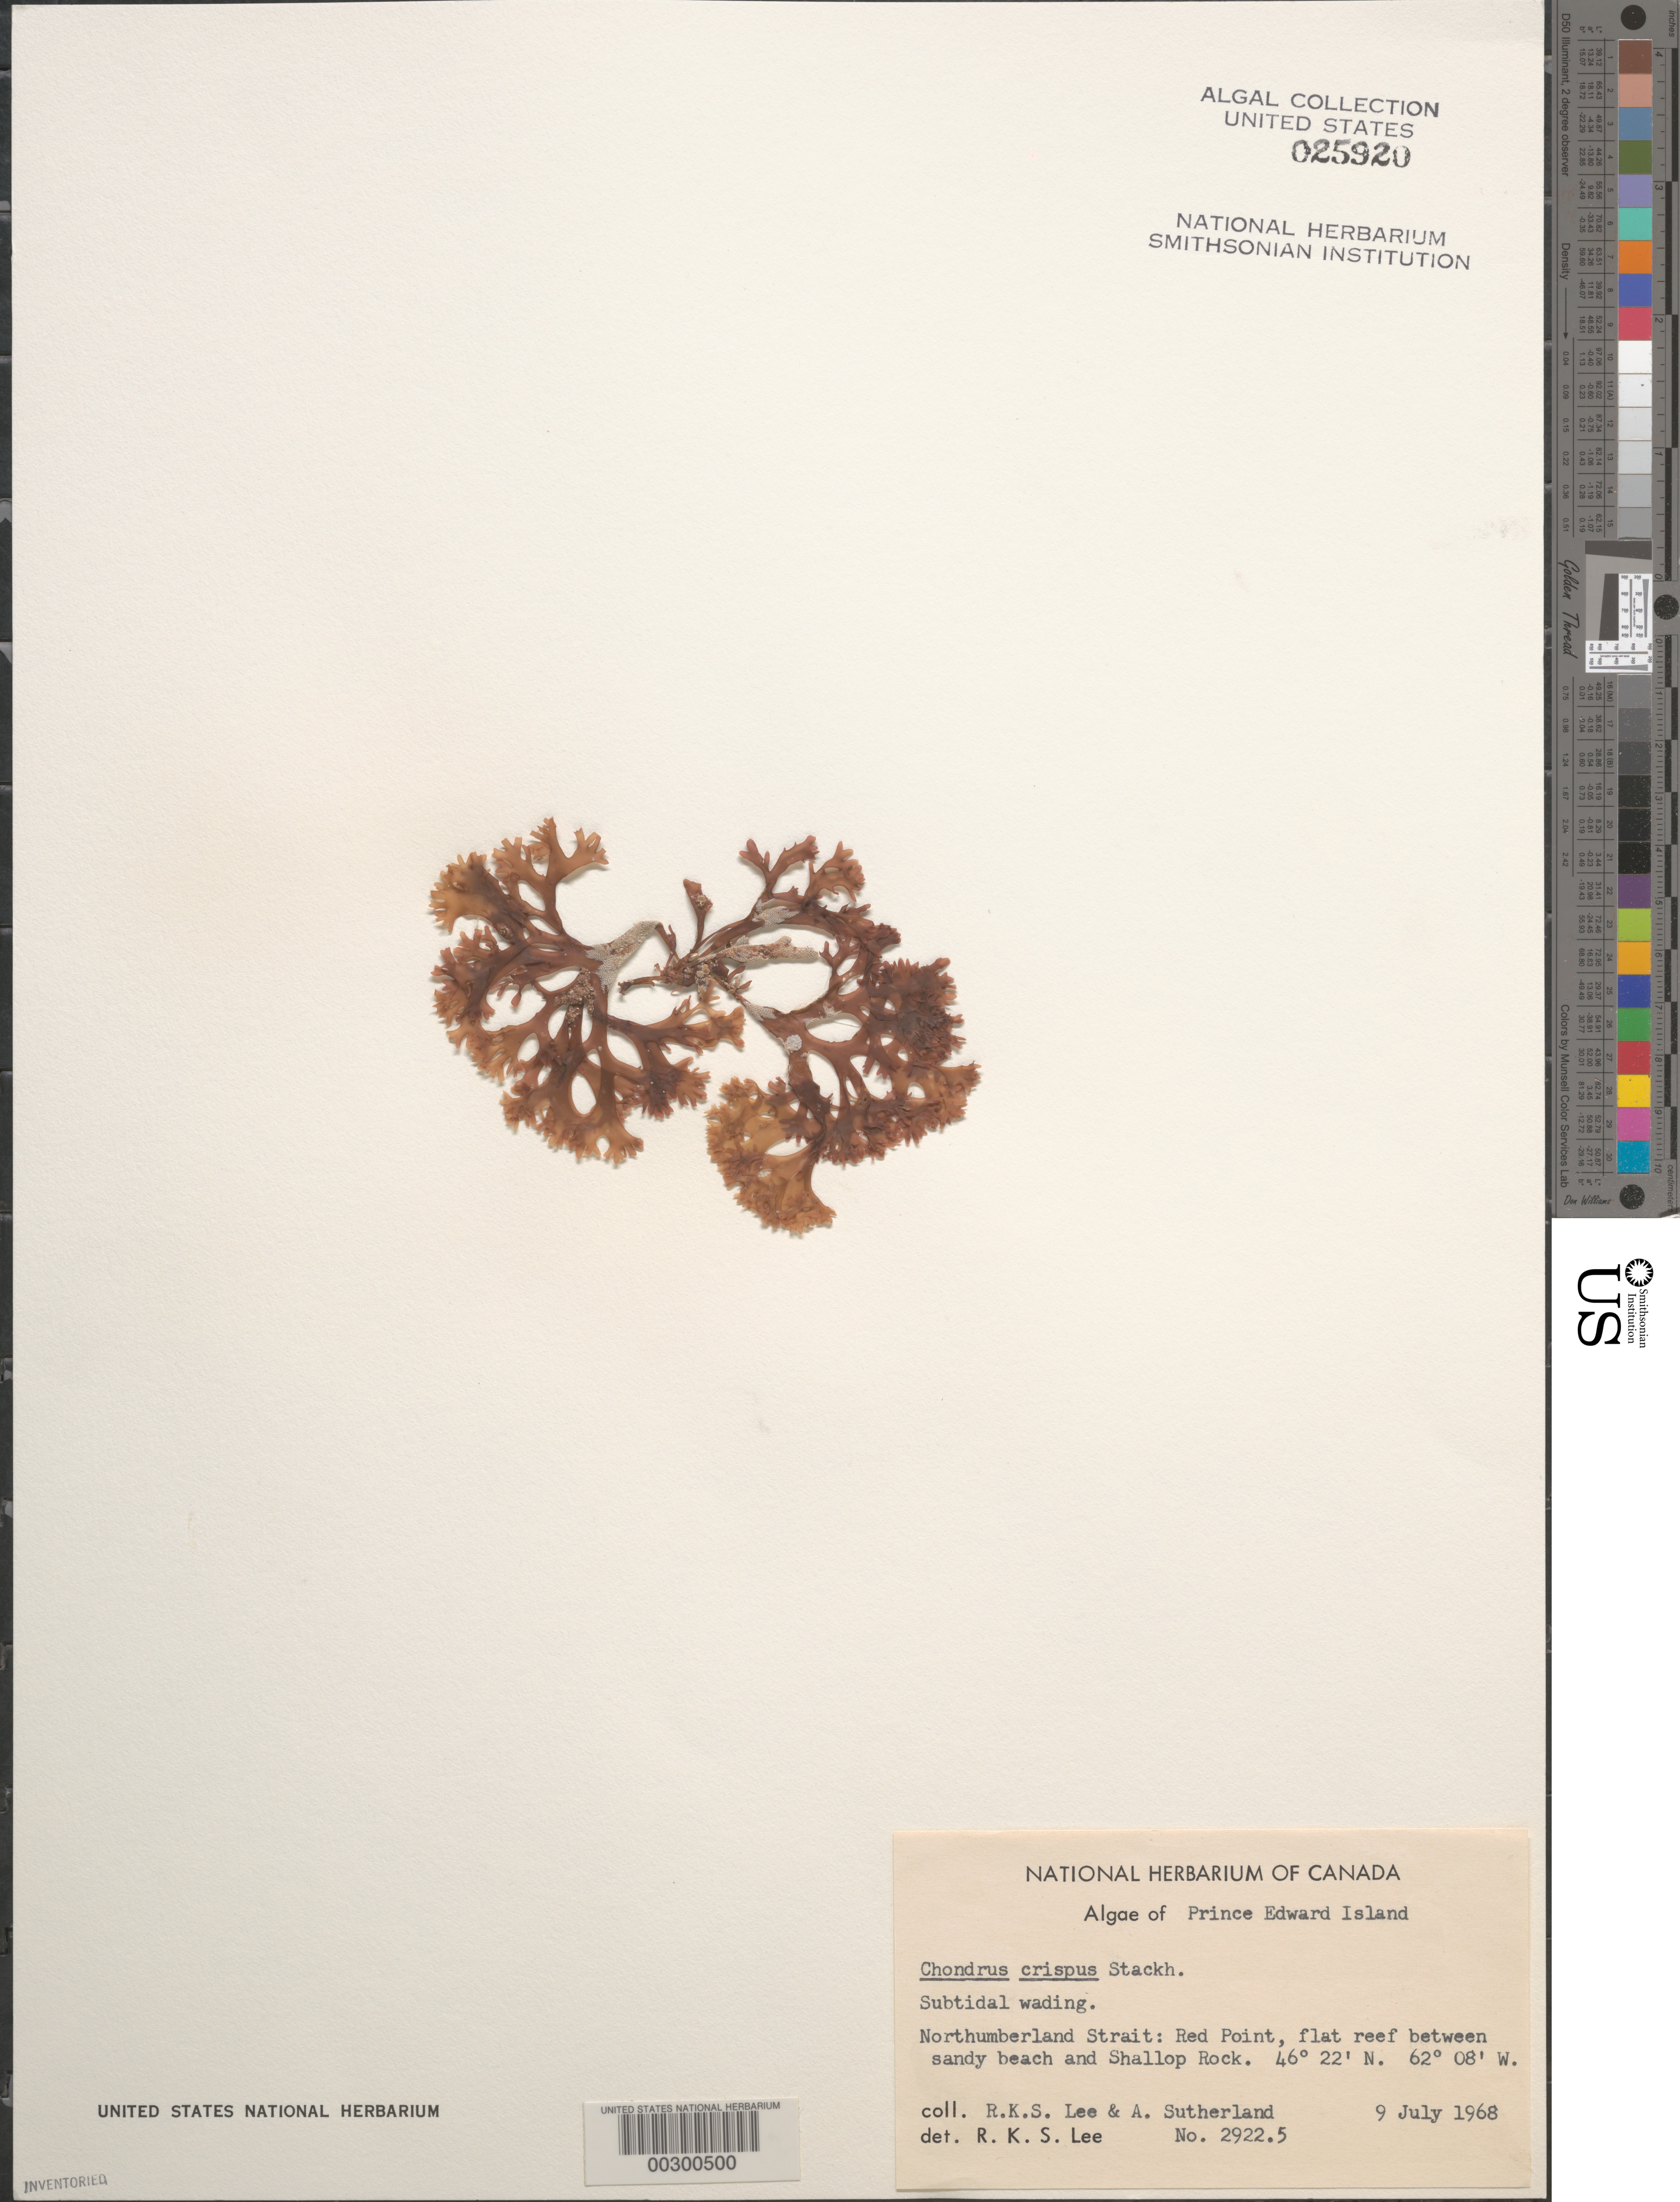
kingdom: Plantae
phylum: Rhodophyta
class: Florideophyceae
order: Gigartinales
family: Gigartinaceae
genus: Chondrus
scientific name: Chondrus crispus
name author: Stackh.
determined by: Lee, R. K. S.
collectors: R. Lee & A. Sutherland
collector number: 2922.5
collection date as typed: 09 Jul 1968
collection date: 1968-07-09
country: Canada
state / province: Prince Edward Island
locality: Red point near shallop rock, northumberland strait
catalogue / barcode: US 25920